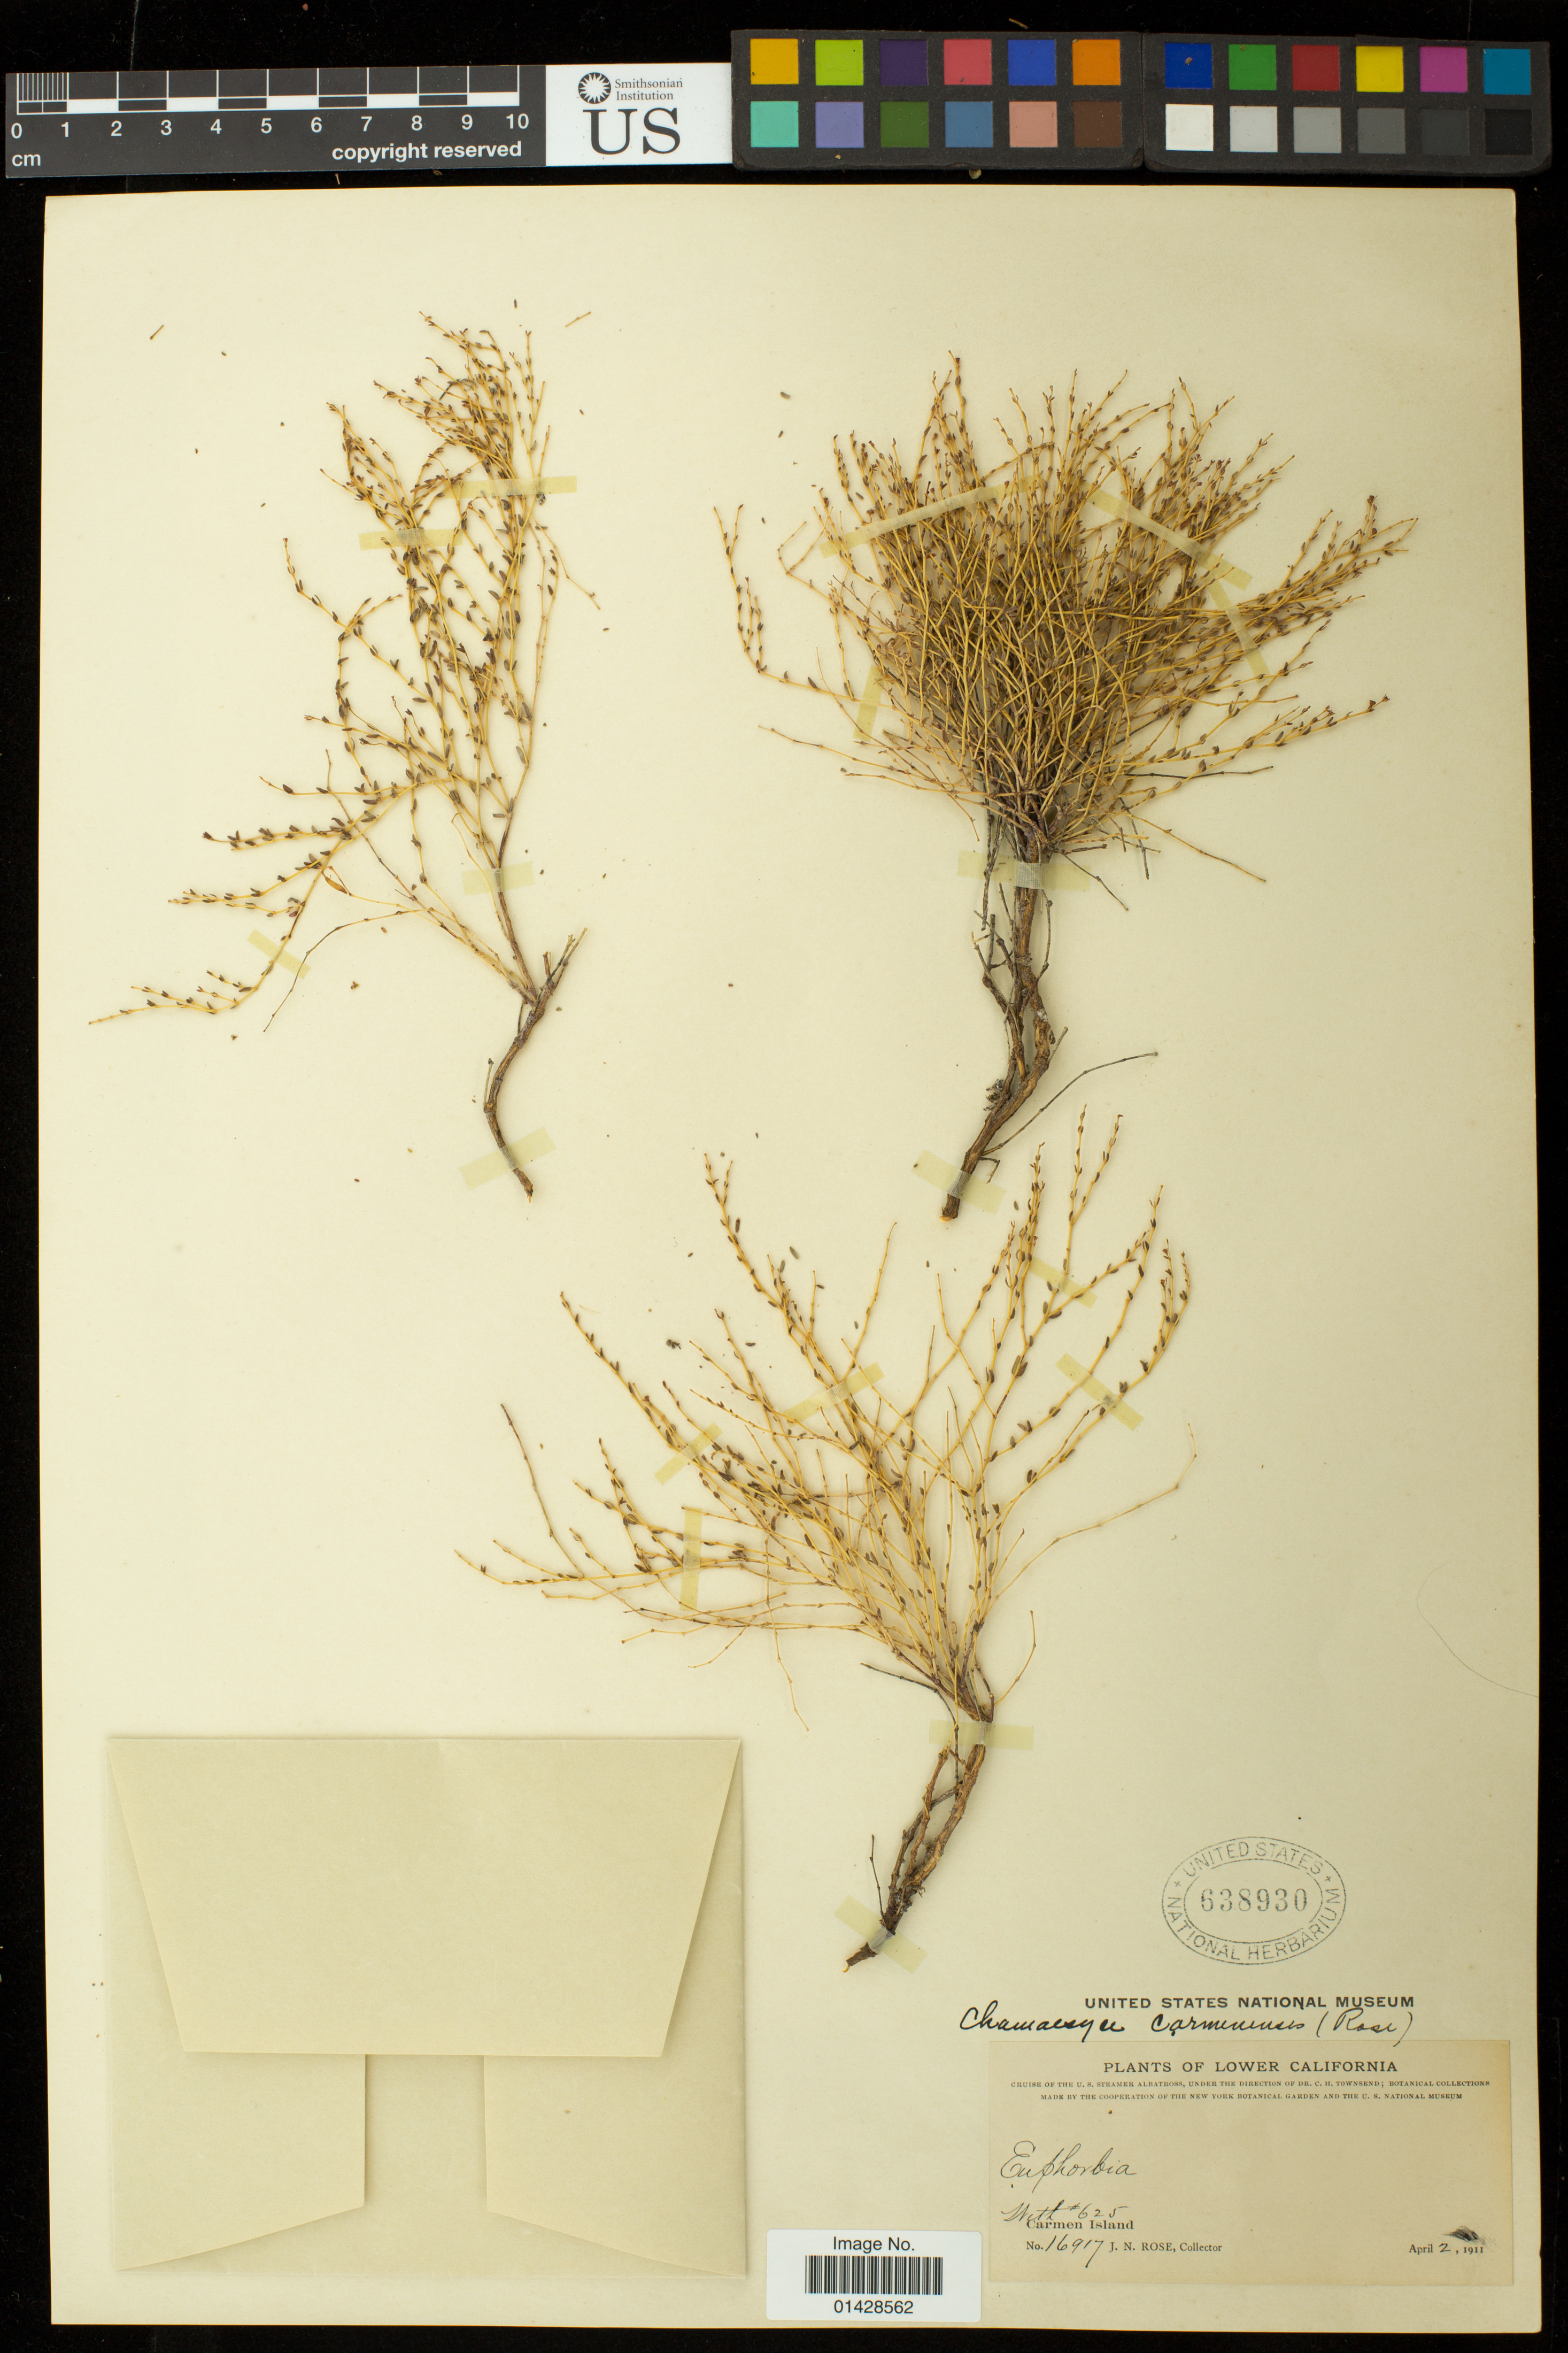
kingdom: Plantae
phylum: Tracheophyta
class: Magnoliopsida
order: Malpighiales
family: Euphorbiaceae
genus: Euphorbia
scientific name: Euphorbia polycarpa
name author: Benth.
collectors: J. N. Rose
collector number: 16917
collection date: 1911-04-02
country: Mexico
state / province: Baja California Sur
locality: Carmen Island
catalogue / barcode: US 638930